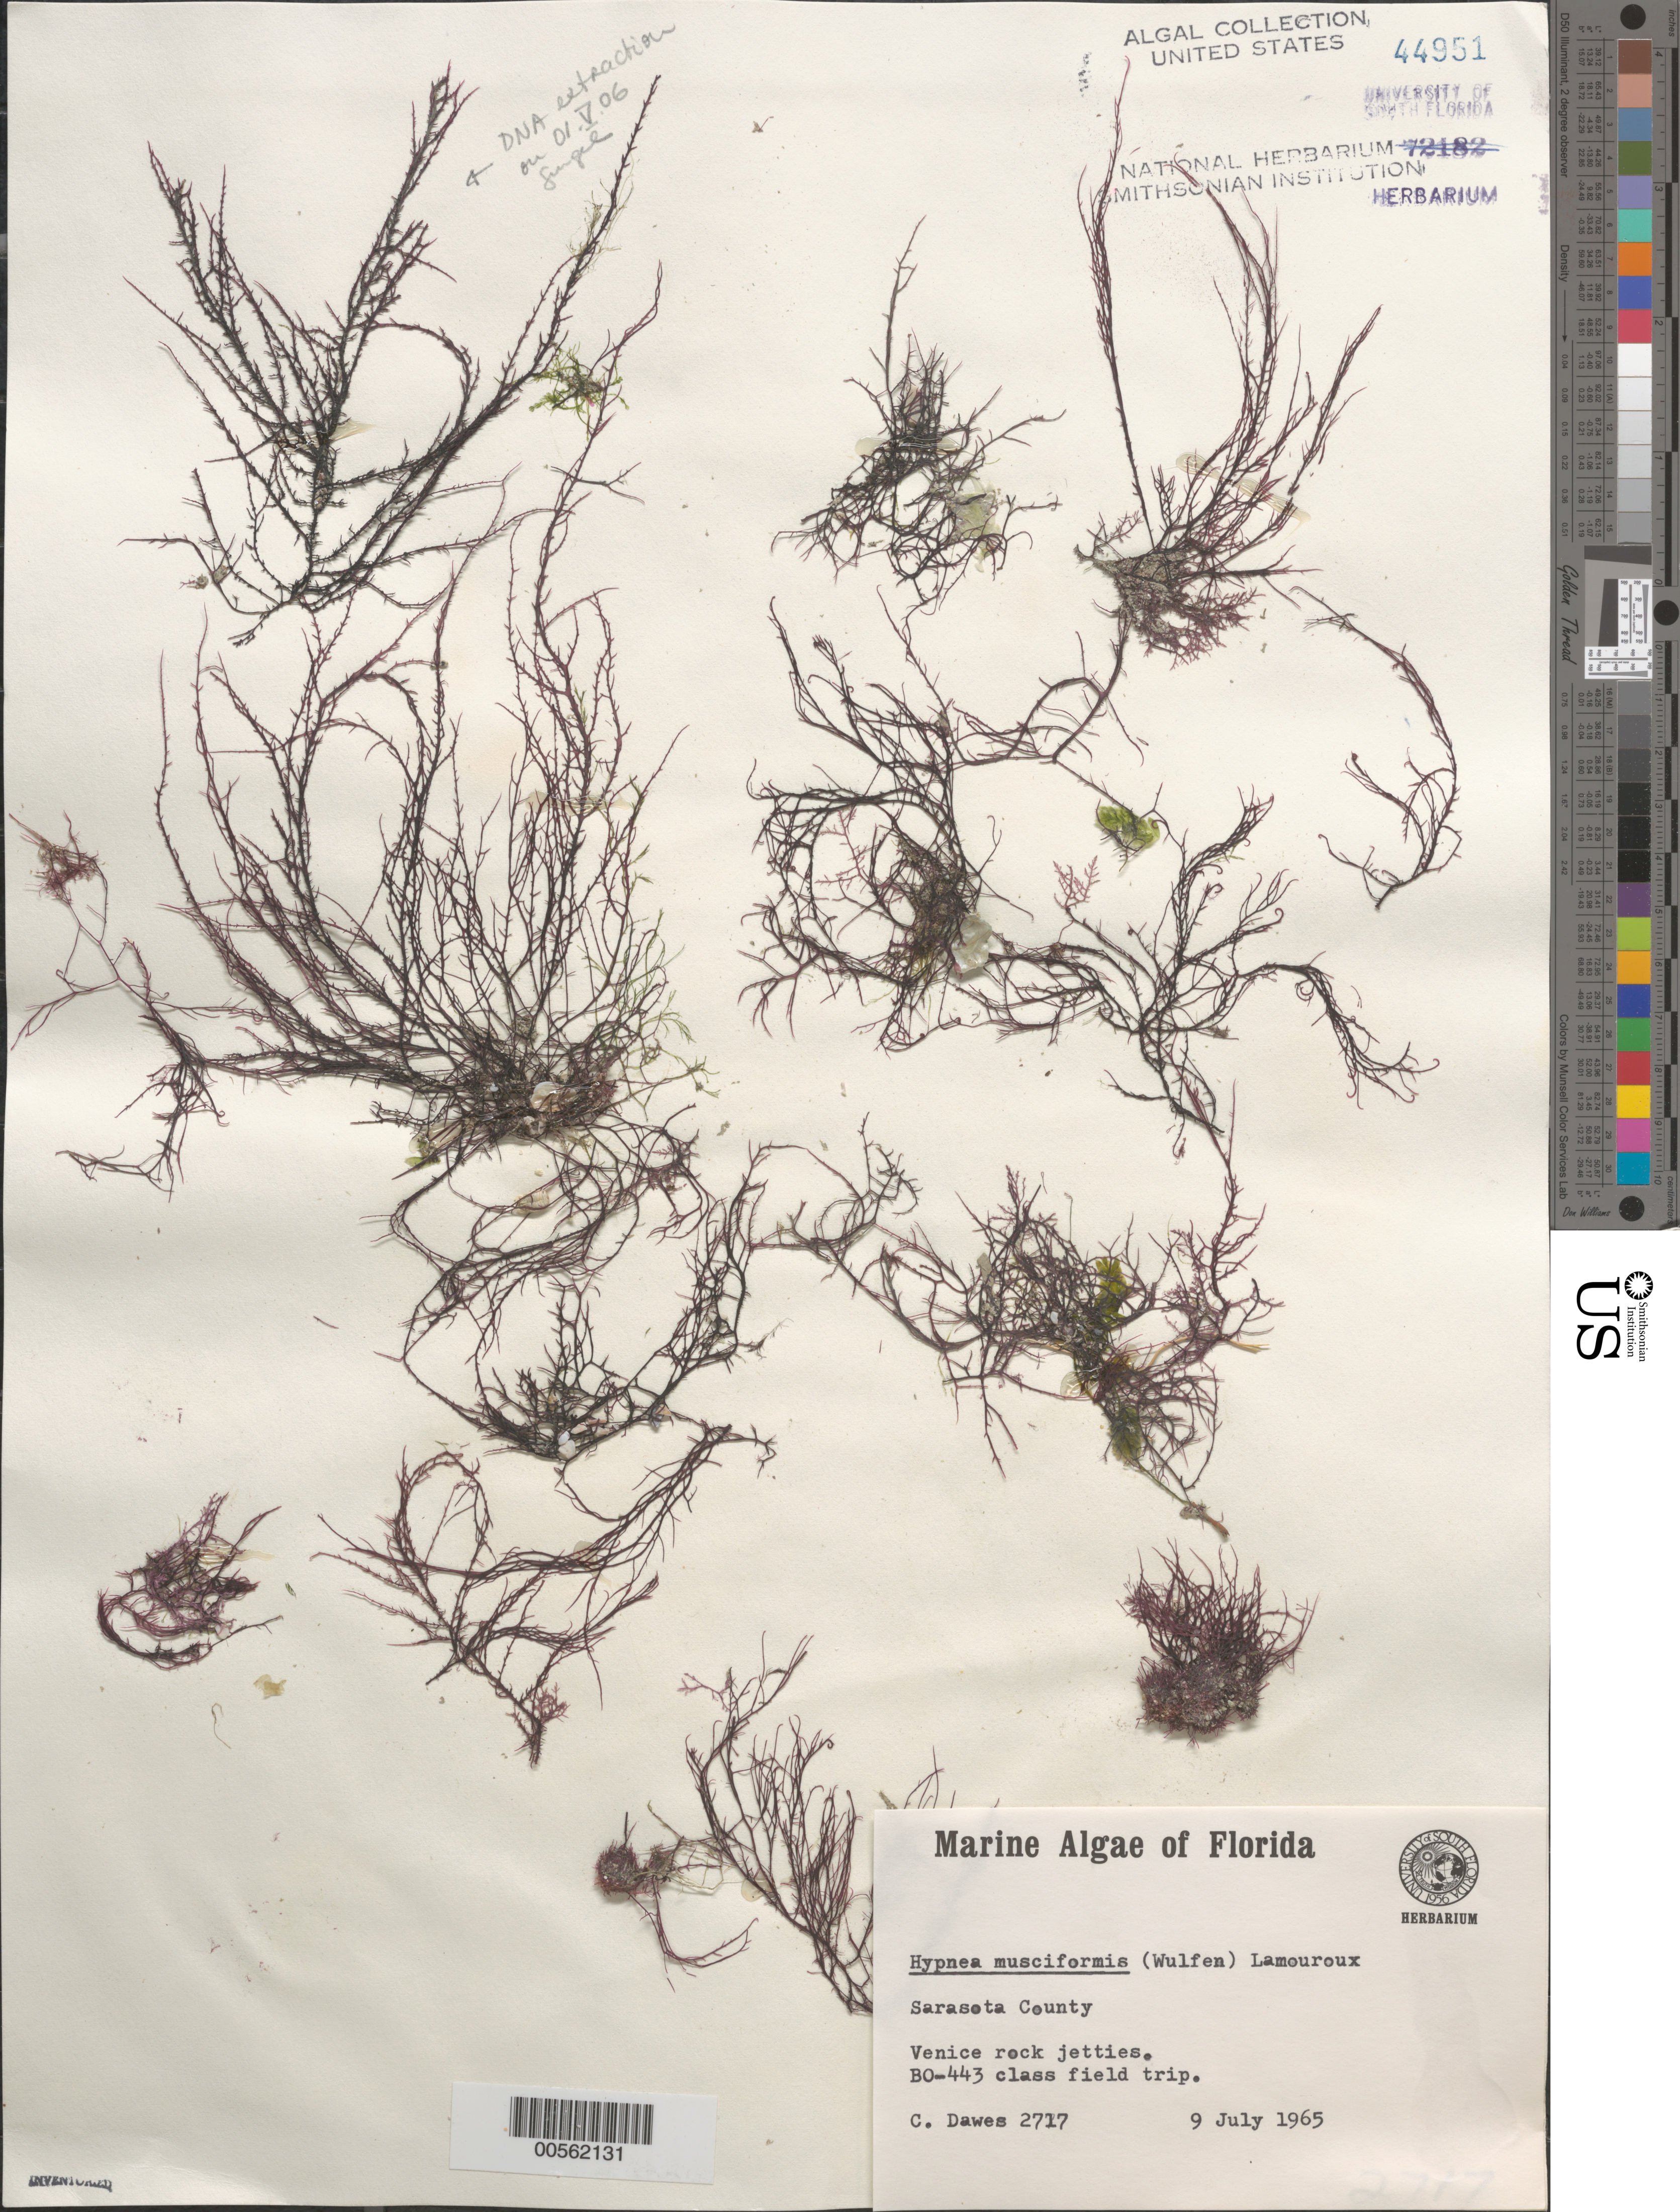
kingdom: Plantae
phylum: Rhodophyta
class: Florideophyceae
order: Gigartinales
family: Cystocloniaceae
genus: Hypnea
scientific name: Hypnea musciformis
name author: (Wulfen) J.V.Lamouroux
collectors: C. Dawes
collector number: CJD 2717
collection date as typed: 09 Jul 1965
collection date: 1965-07-09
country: United States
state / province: Florida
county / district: Sarasota County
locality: Venice, Gulf of Mexico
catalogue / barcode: US 44951